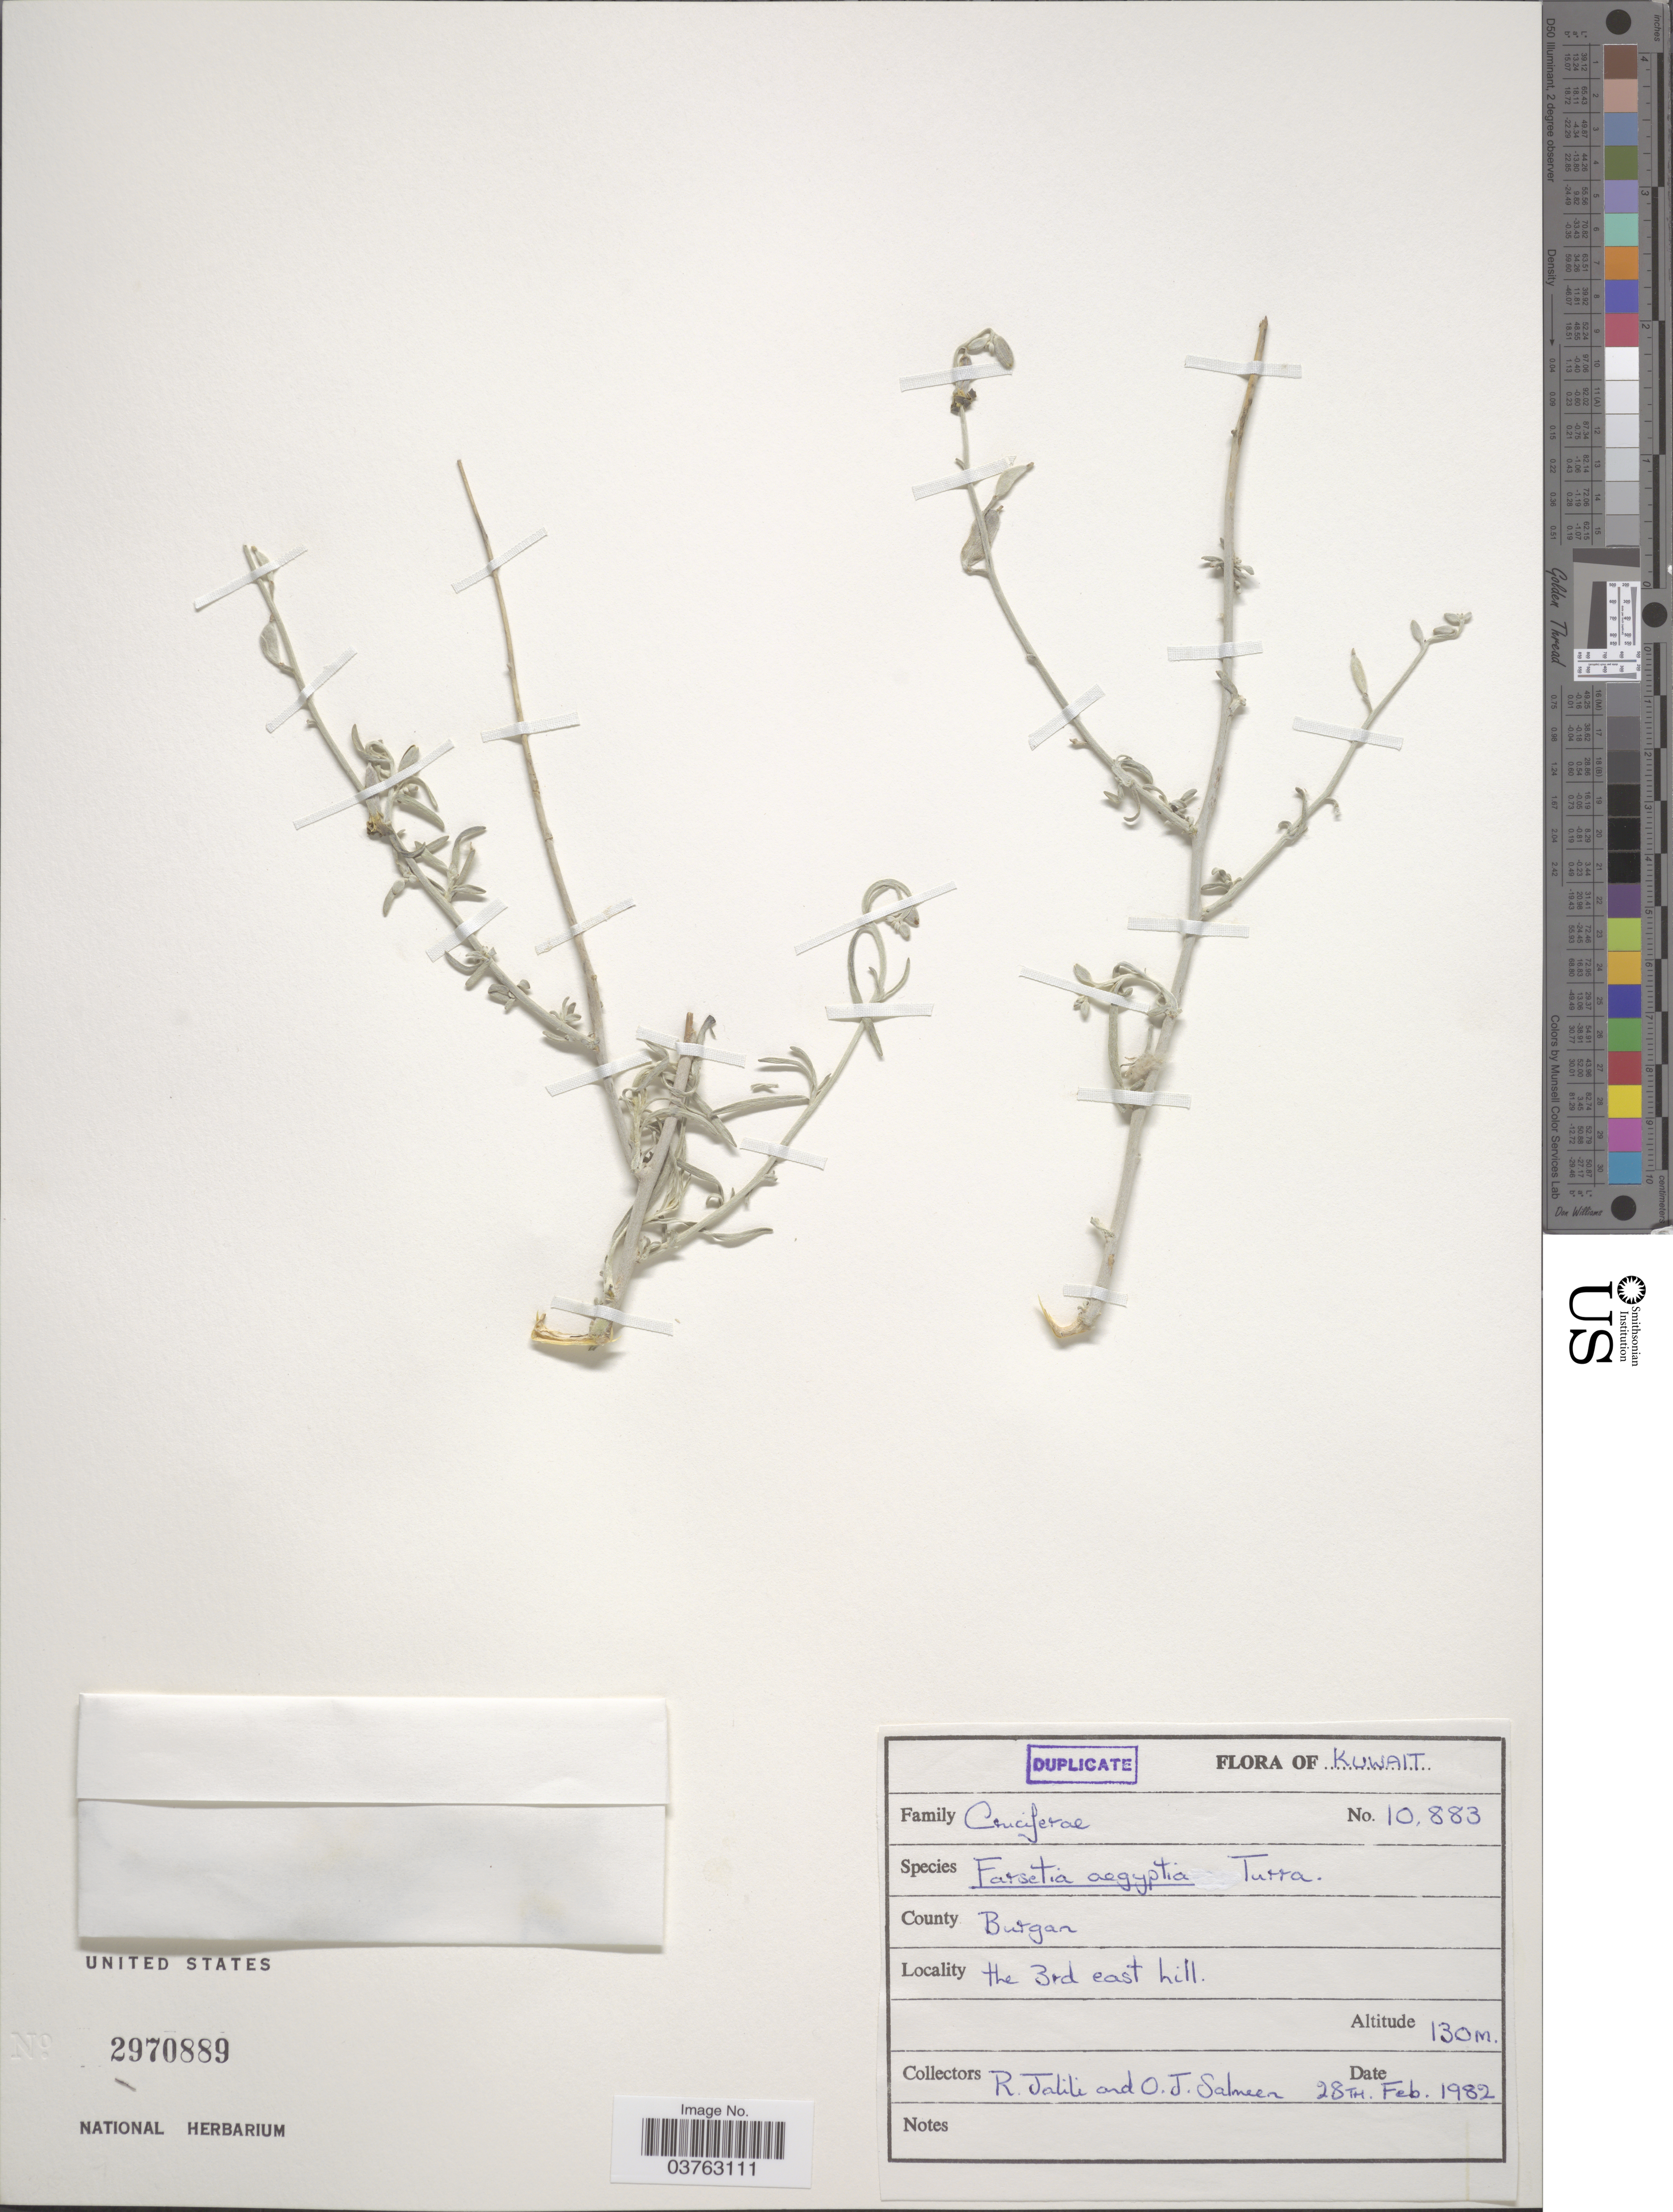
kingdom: Plantae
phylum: Tracheophyta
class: Magnoliopsida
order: Brassicales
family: Brassicaceae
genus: Farsetia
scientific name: Farsetia aegyptia subsp. aegyptia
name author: Turra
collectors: R. Jalili & O. Salmeen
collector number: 10883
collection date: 1982-02-28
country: Kuwait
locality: County Burgan, The 3rd east hill.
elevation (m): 130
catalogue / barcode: US 2970889